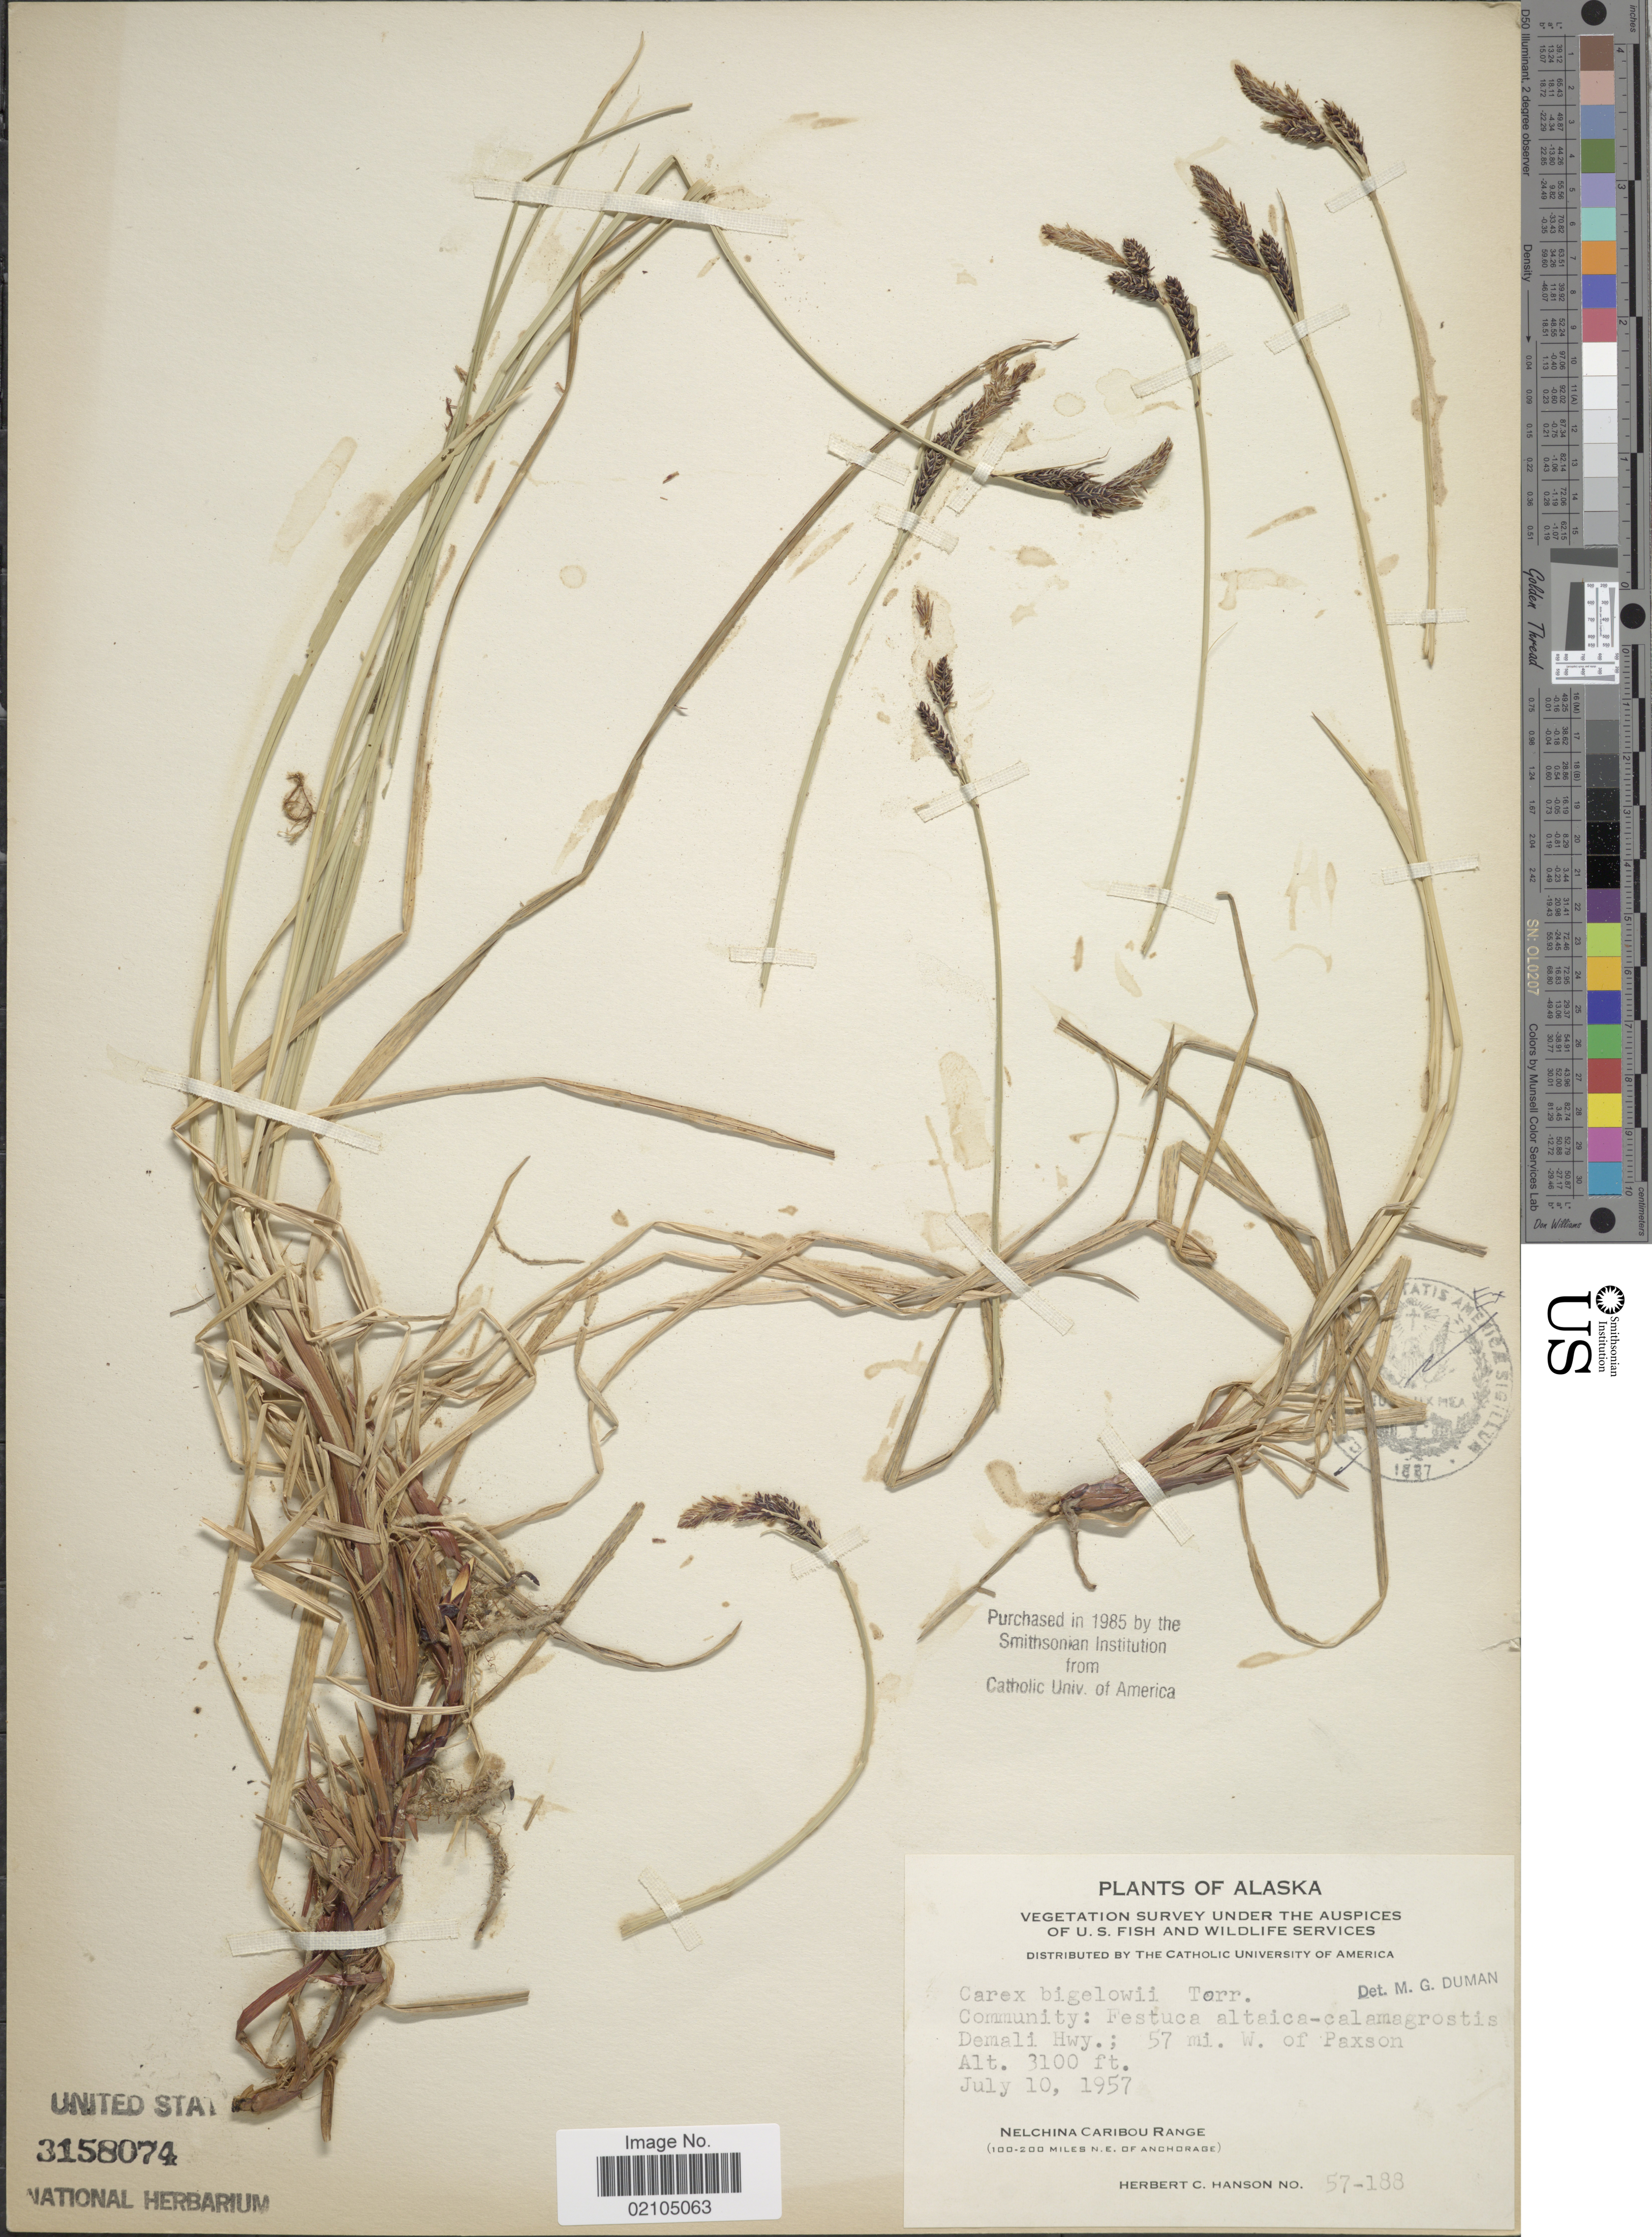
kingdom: Plantae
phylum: Tracheophyta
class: Liliopsida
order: Poales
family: Cyperaceae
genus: Carex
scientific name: Carex bigelowii subsp. lugens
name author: (Holm) T.V. Egorova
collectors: H. Hanson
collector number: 57-188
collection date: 1957-07-10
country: United States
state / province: Alaska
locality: Community: Festuca altaica-calamagrostis. Demali Hwy.; 57 mi. W. of Paxson. Nelchina Caribou Range (100-200 miles N.E. of Anchorage)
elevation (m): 945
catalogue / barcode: US 3158074